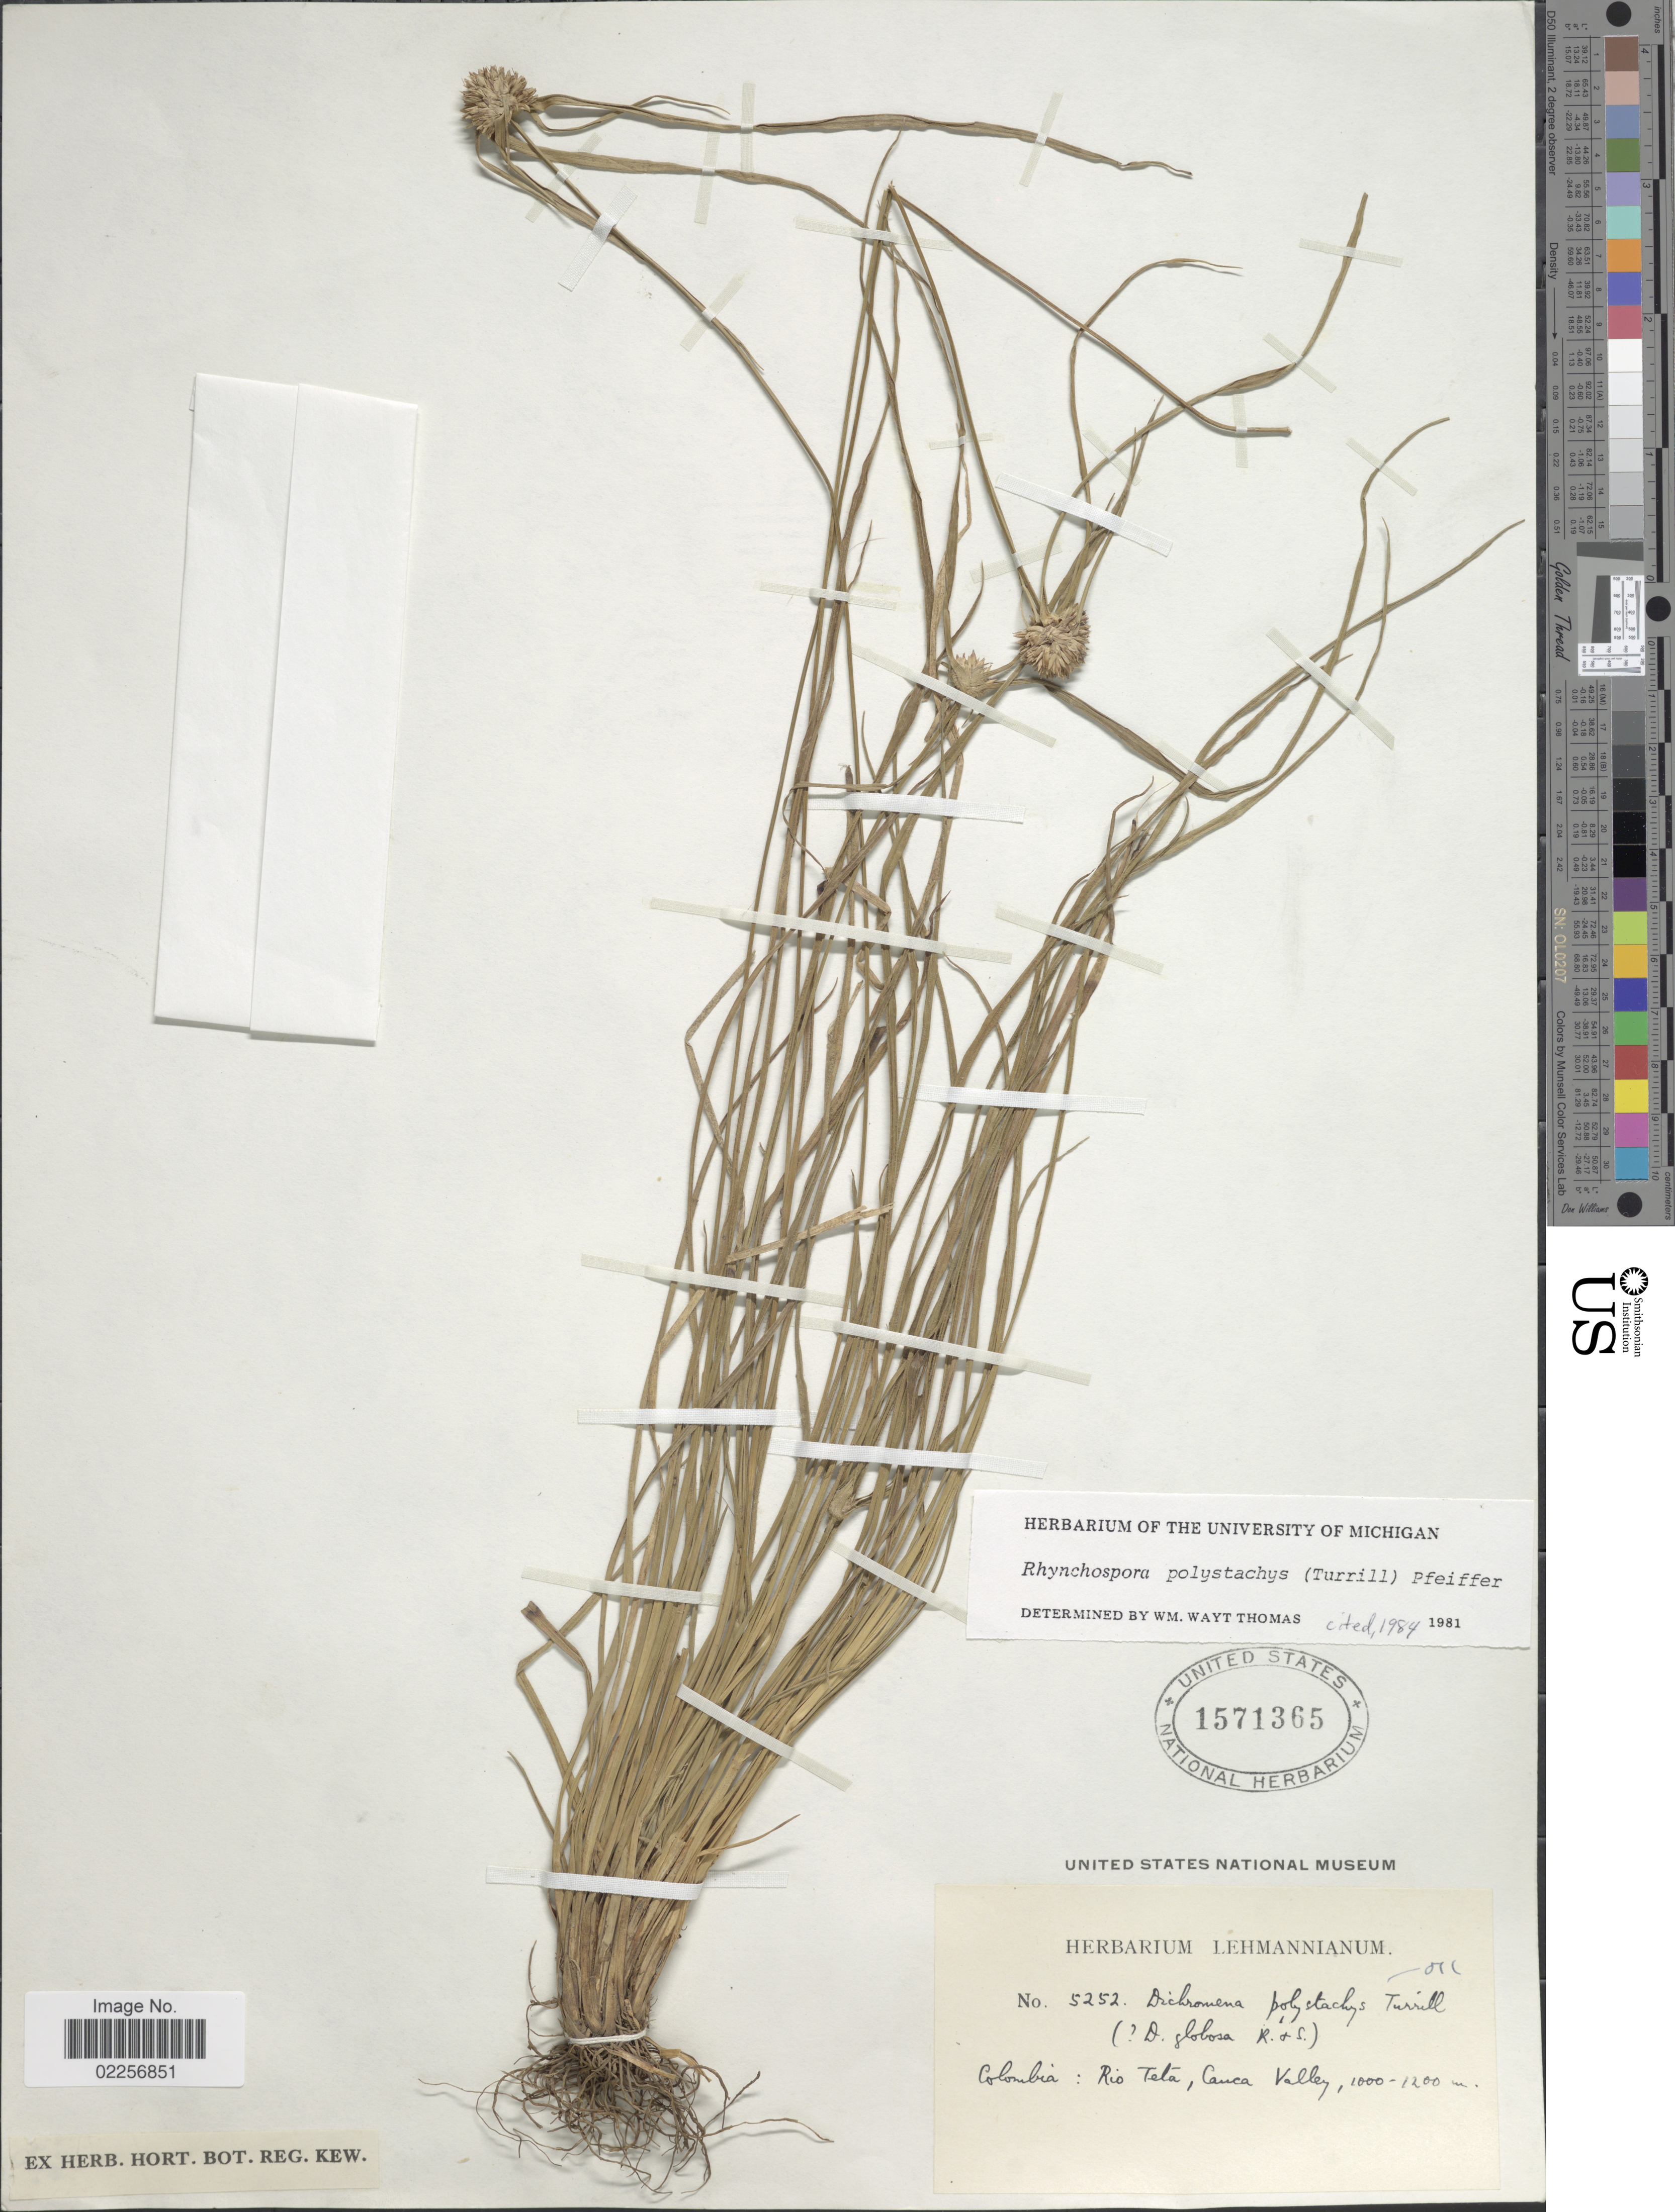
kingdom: Plantae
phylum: Tracheophyta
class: Liliopsida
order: Poales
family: Cyperaceae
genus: Rhynchospora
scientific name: Rhynchospora polystachys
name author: (Turrill) H. Pfeiff.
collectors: ex herb. Lehmannianum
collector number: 5252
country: Colombia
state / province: Valle del Cauca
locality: Rio Tela, Cauca Valley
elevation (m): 1000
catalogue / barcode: US 1571365